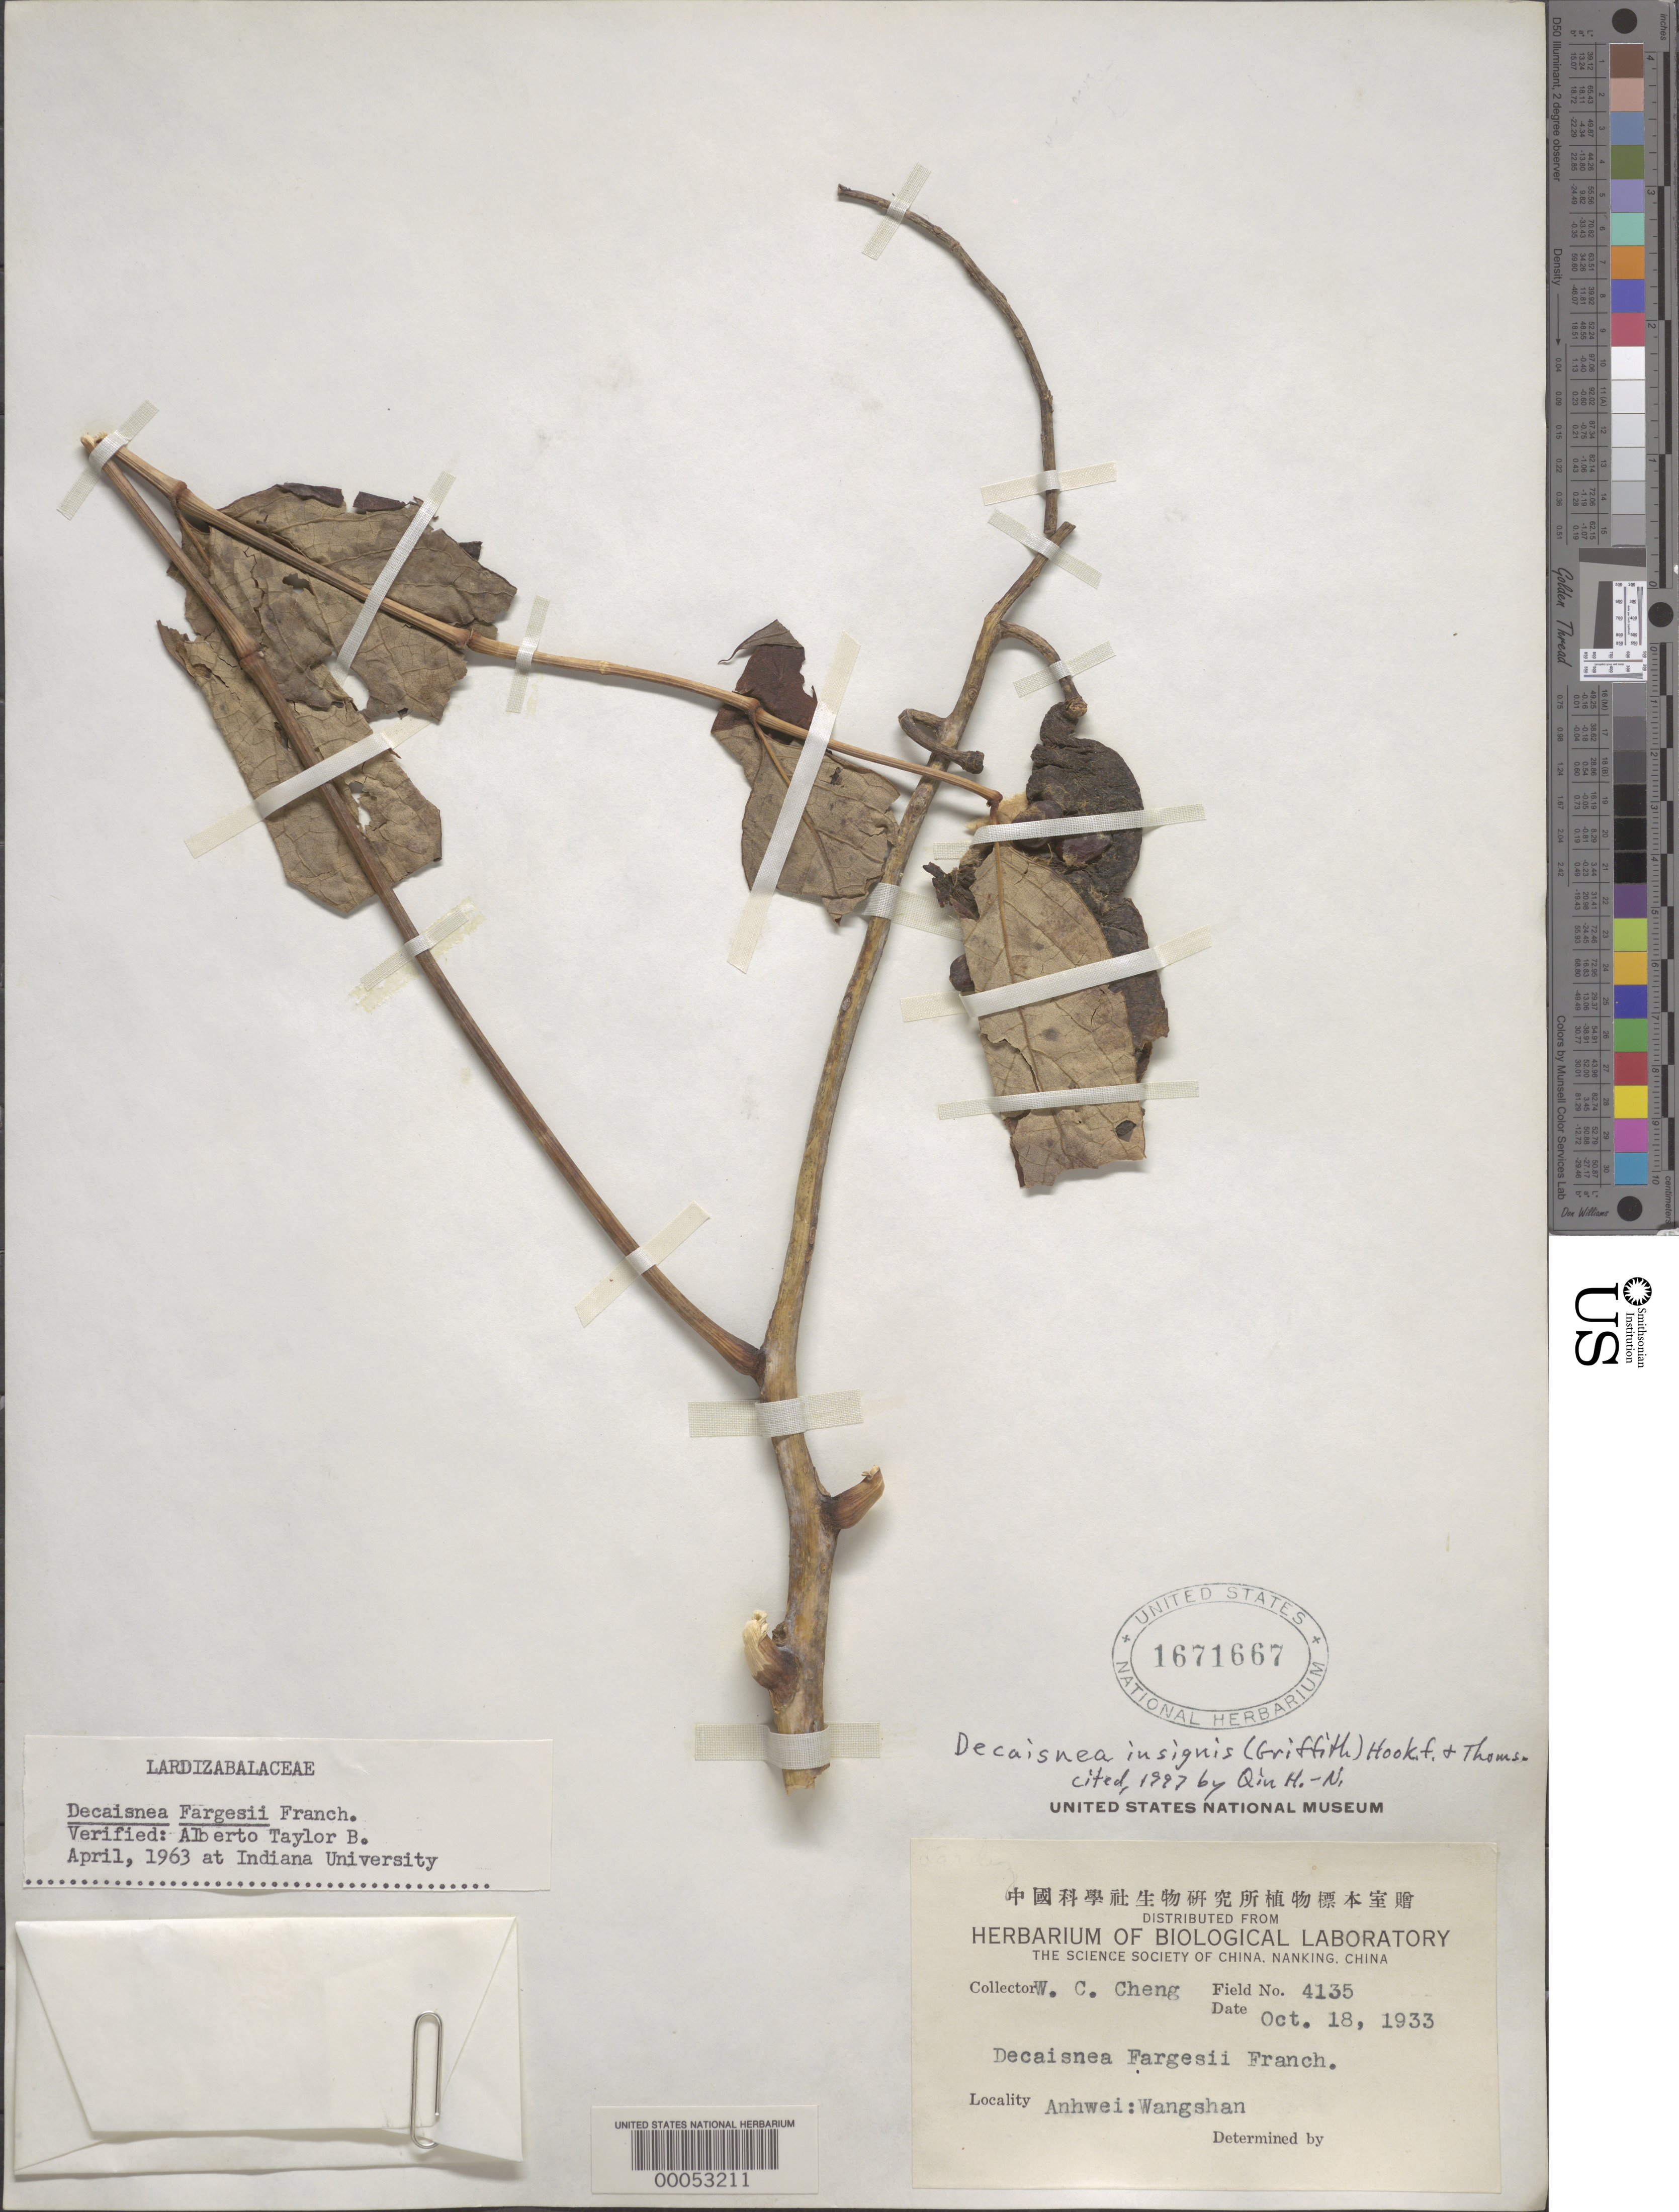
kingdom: Plantae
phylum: Tracheophyta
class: Magnoliopsida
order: Ranunculales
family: Lardizabalaceae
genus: Decaisnea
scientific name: Decaisnea insignis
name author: (Griff.) Hook. f. & Thomson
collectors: W. C. Cheng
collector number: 4135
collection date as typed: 18 Oct 1933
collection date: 1933-10-18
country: China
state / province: Anhui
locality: Wang shan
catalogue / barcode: US 1671667